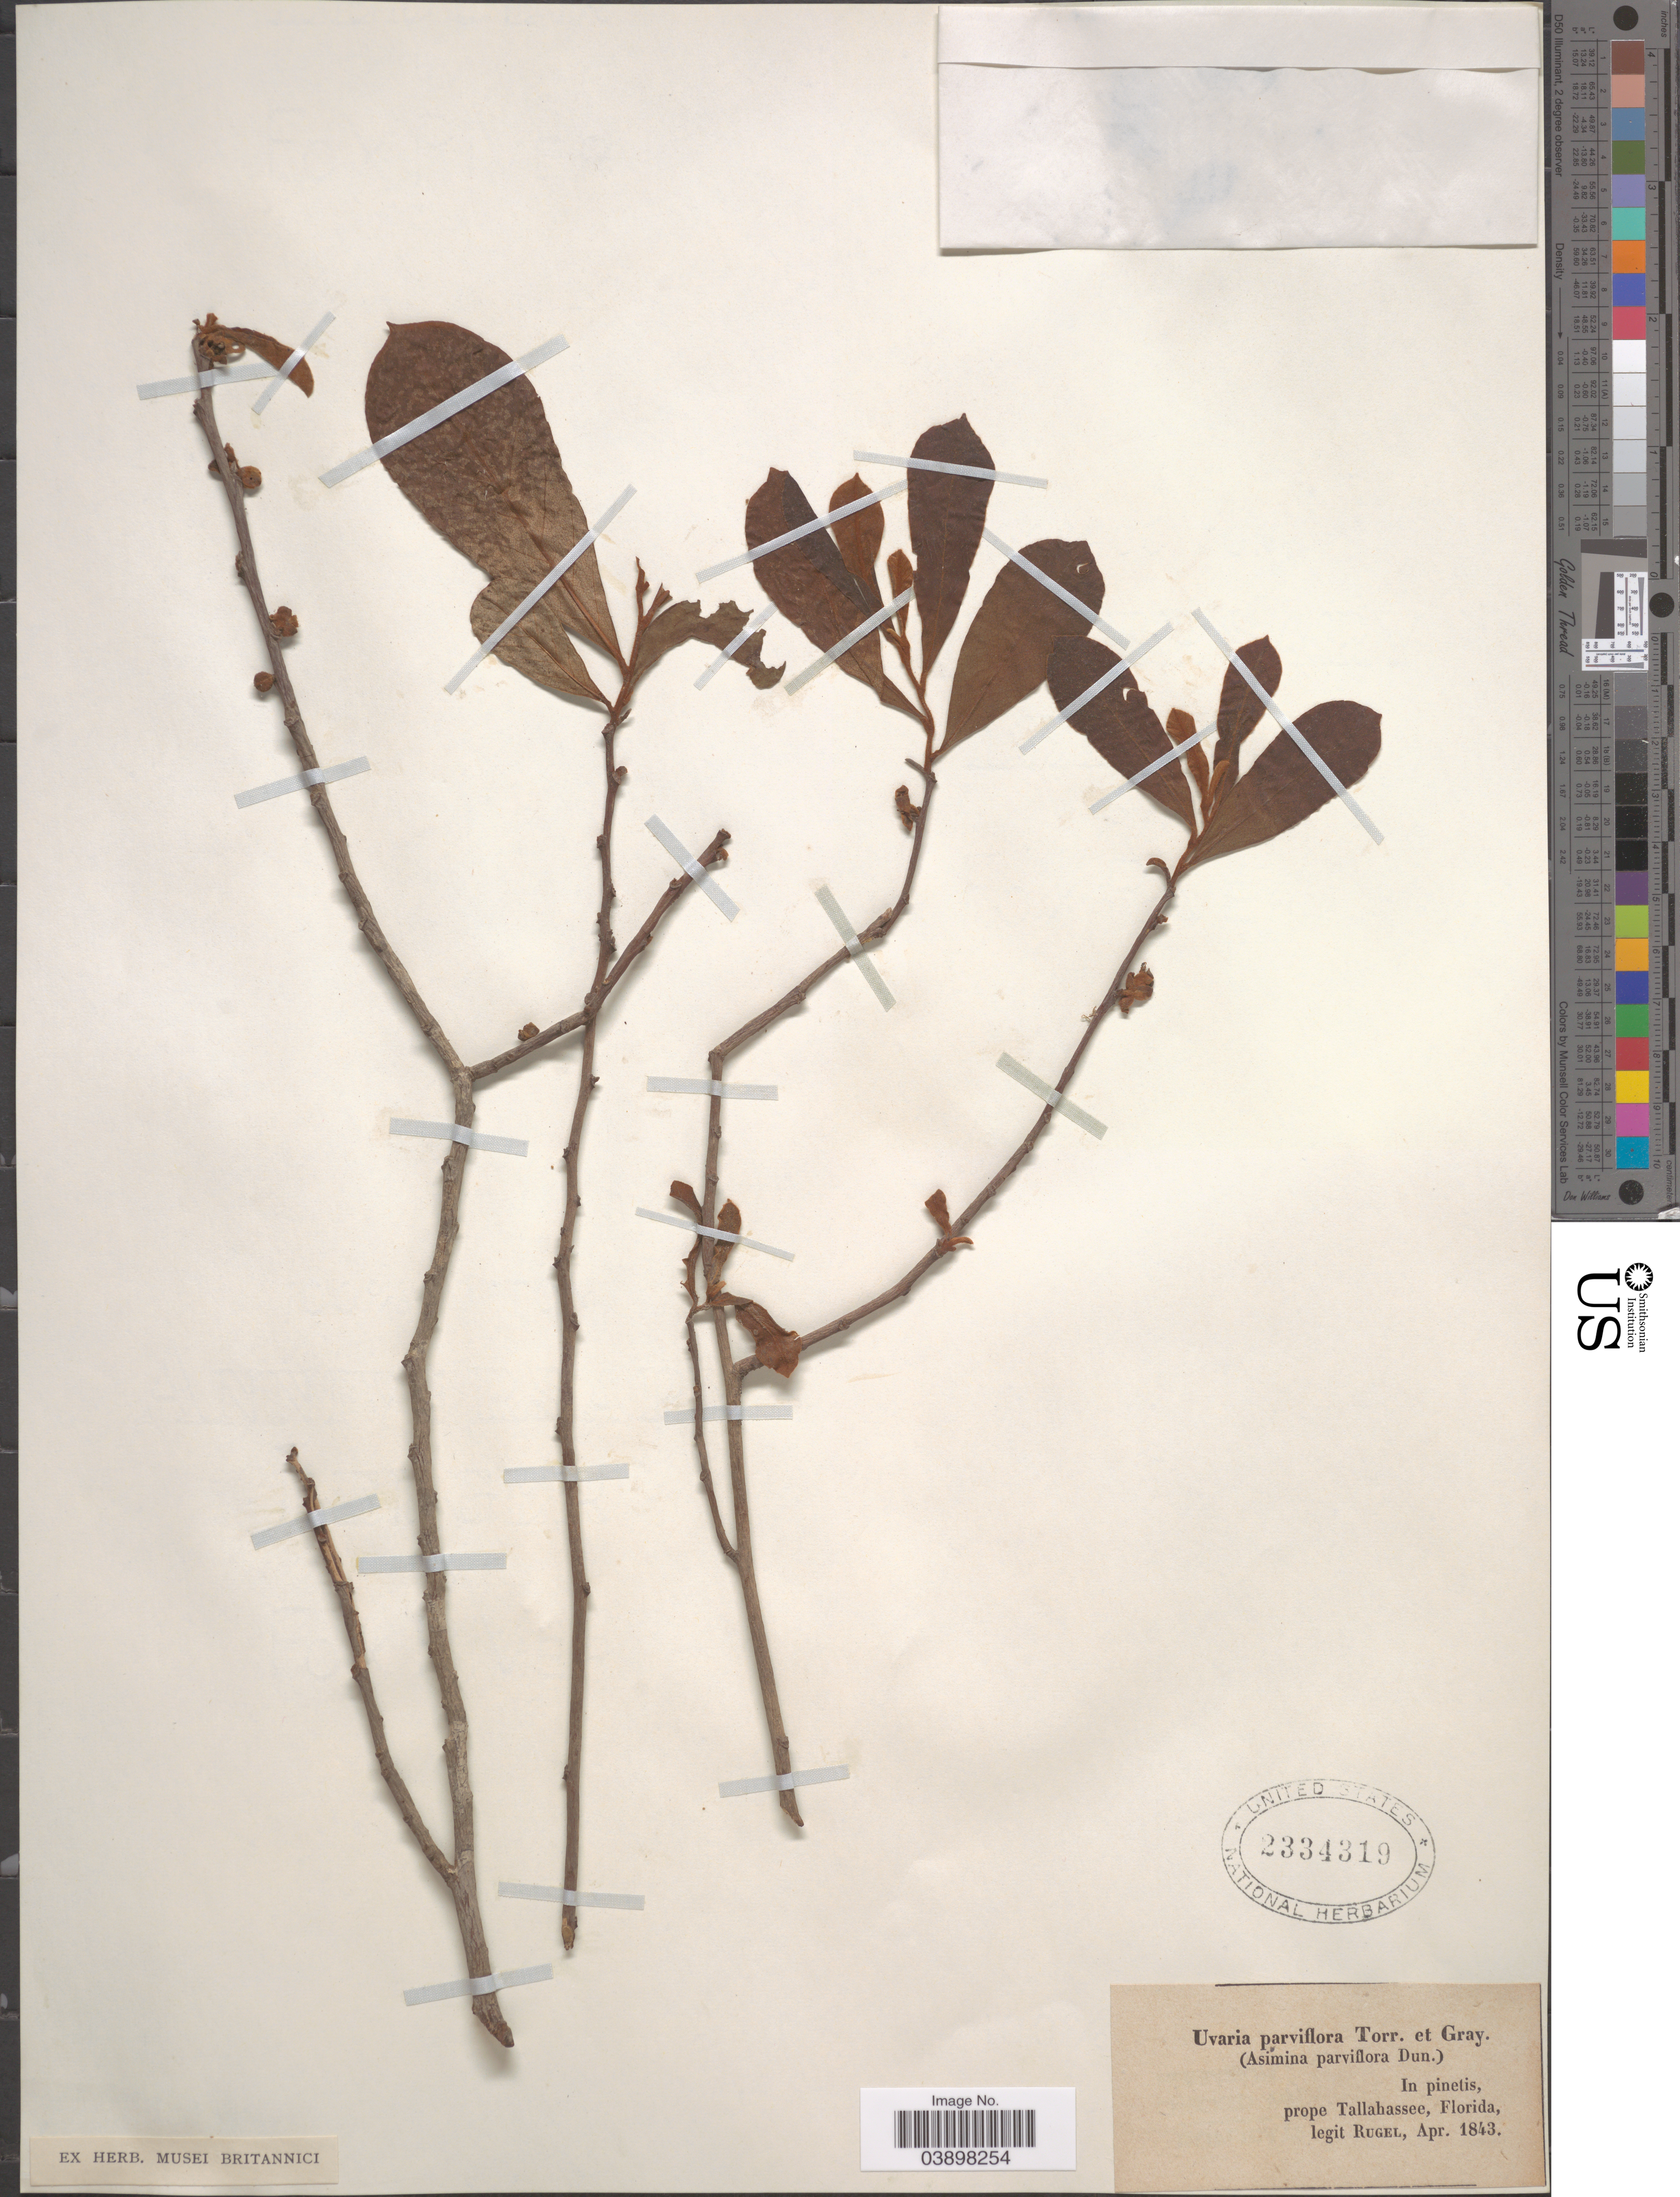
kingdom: Plantae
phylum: Tracheophyta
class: Magnoliopsida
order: Magnoliales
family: Annonaceae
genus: Asimina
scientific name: Asimina parviflora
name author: (Michx.) Dunal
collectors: Rugel, --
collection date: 1843-04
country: United States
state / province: Florida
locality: Prope Tallahassee.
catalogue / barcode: US 2334319